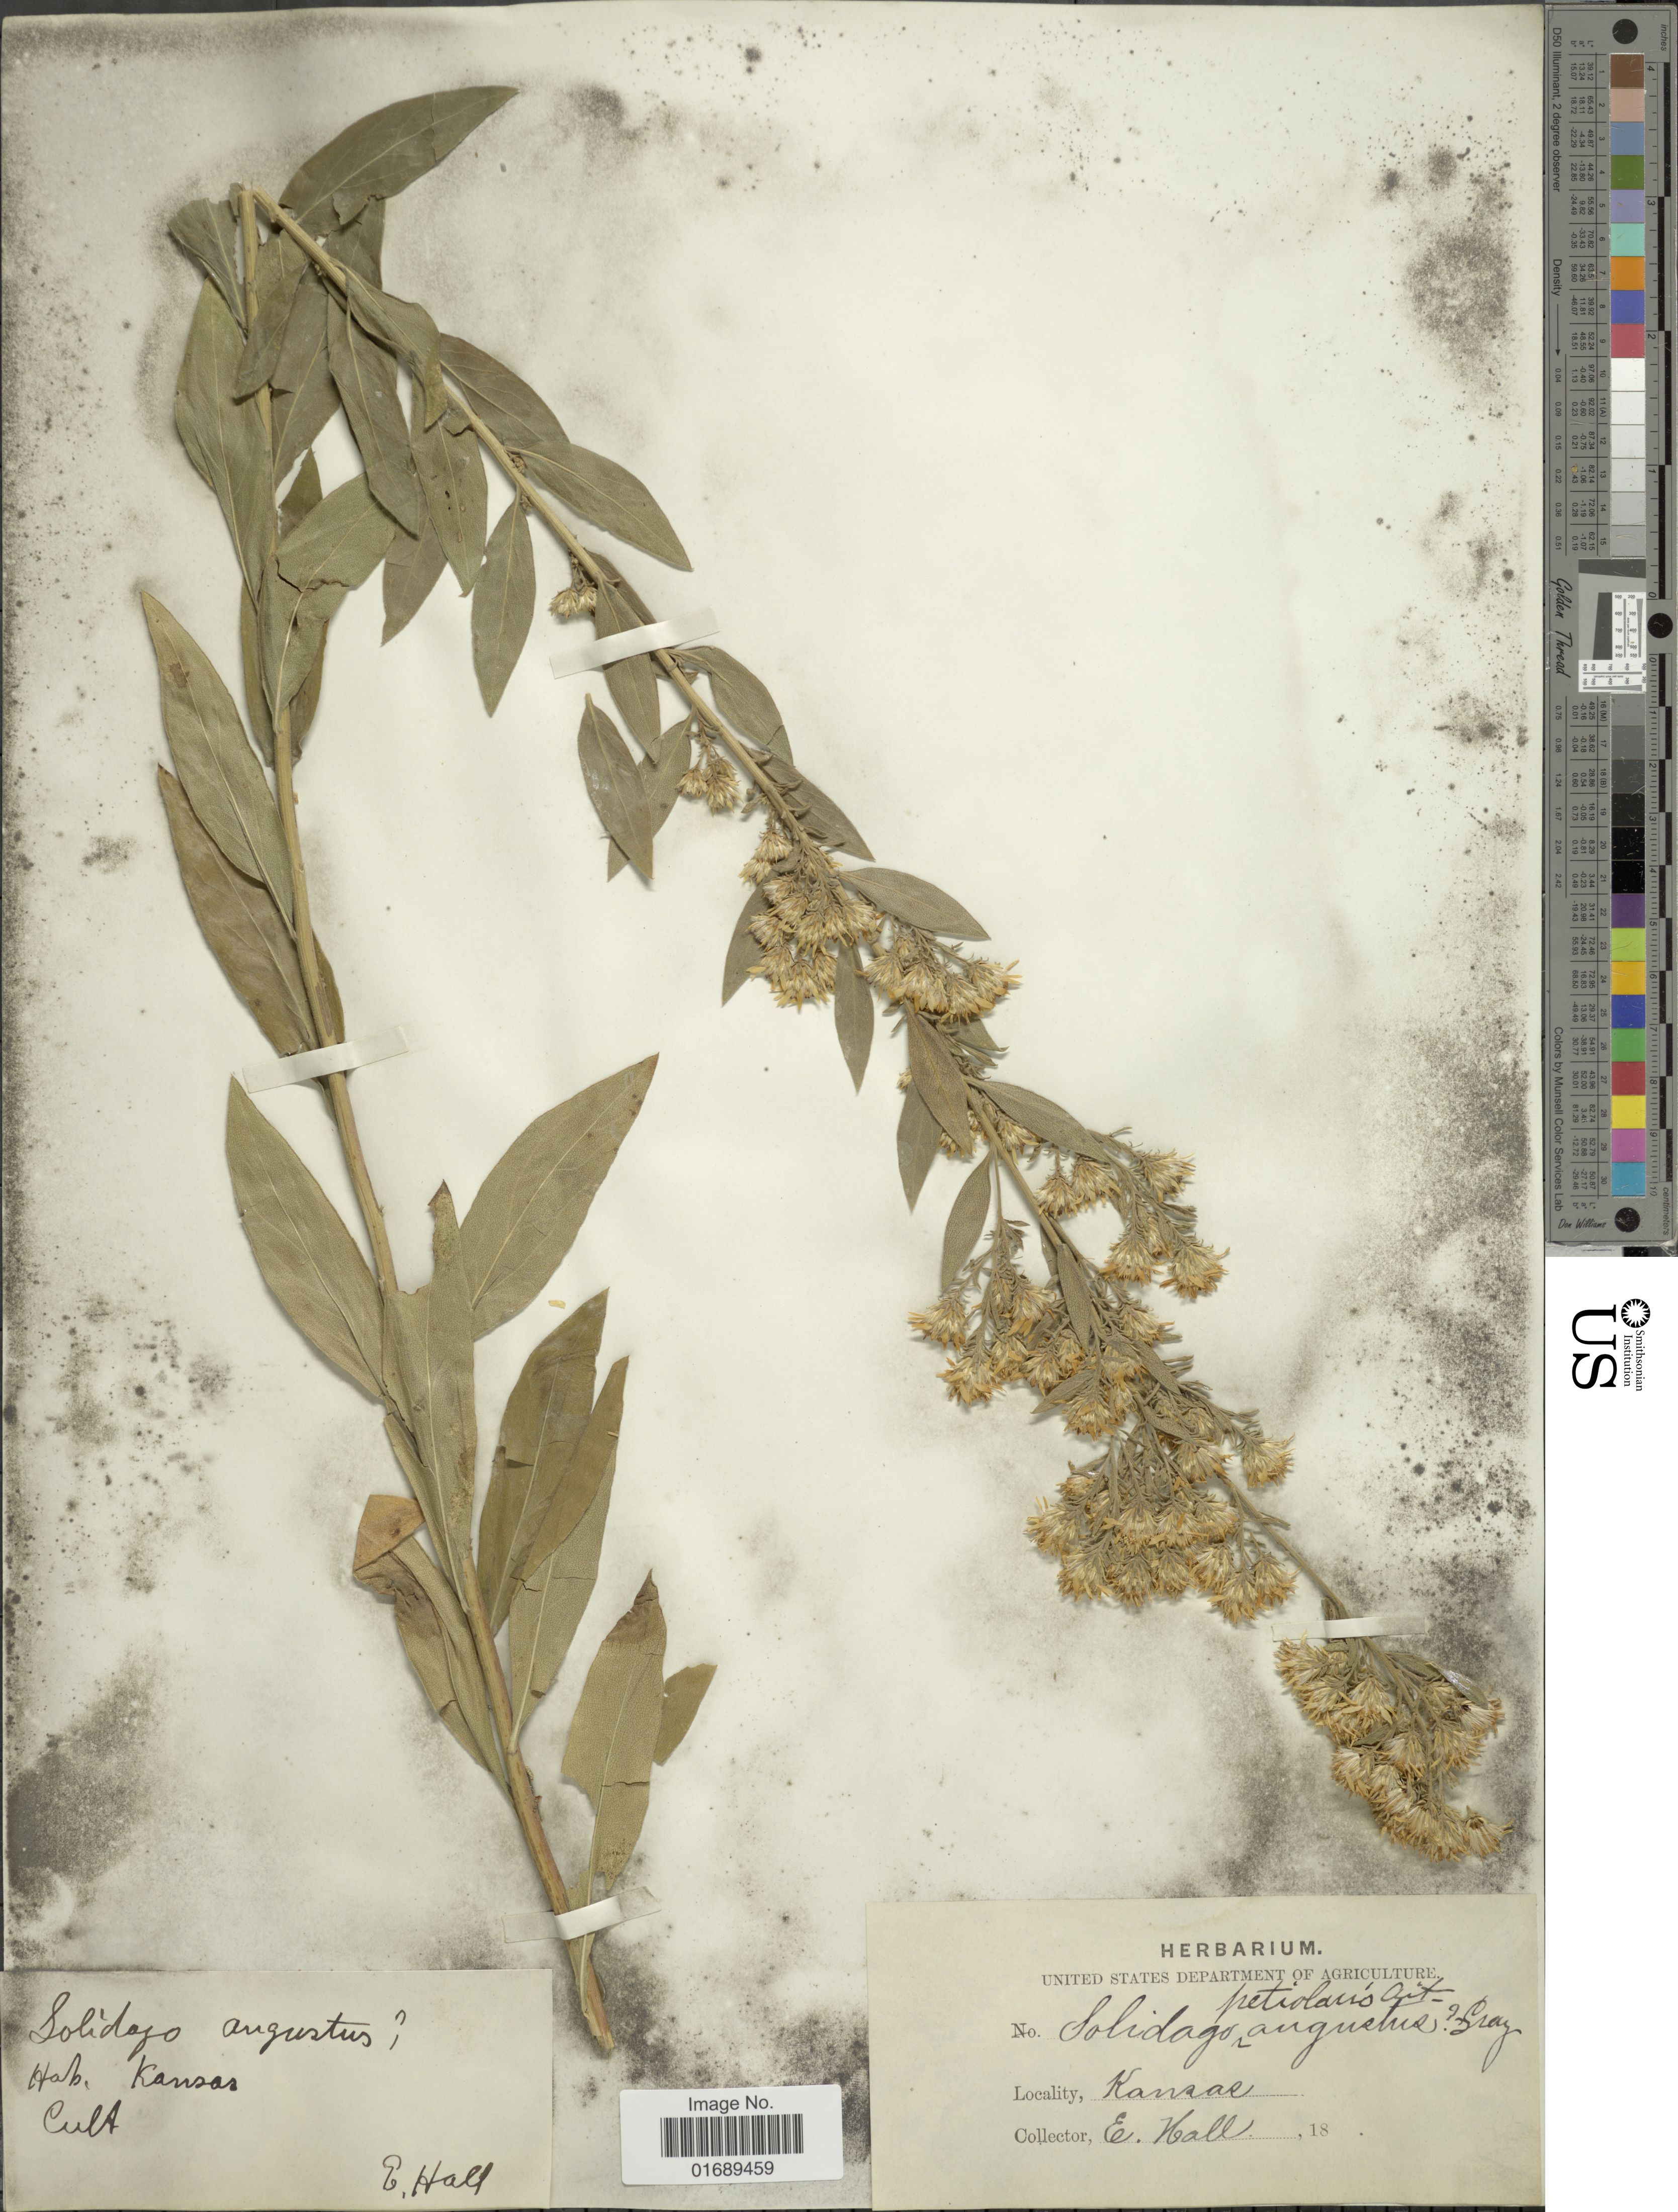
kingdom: Plantae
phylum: Tracheophyta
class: Magnoliopsida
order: Asterales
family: Asteraceae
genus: Solidago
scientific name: Solidago petiolaris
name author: Aiton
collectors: E. Hall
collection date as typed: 18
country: United States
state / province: Kansas